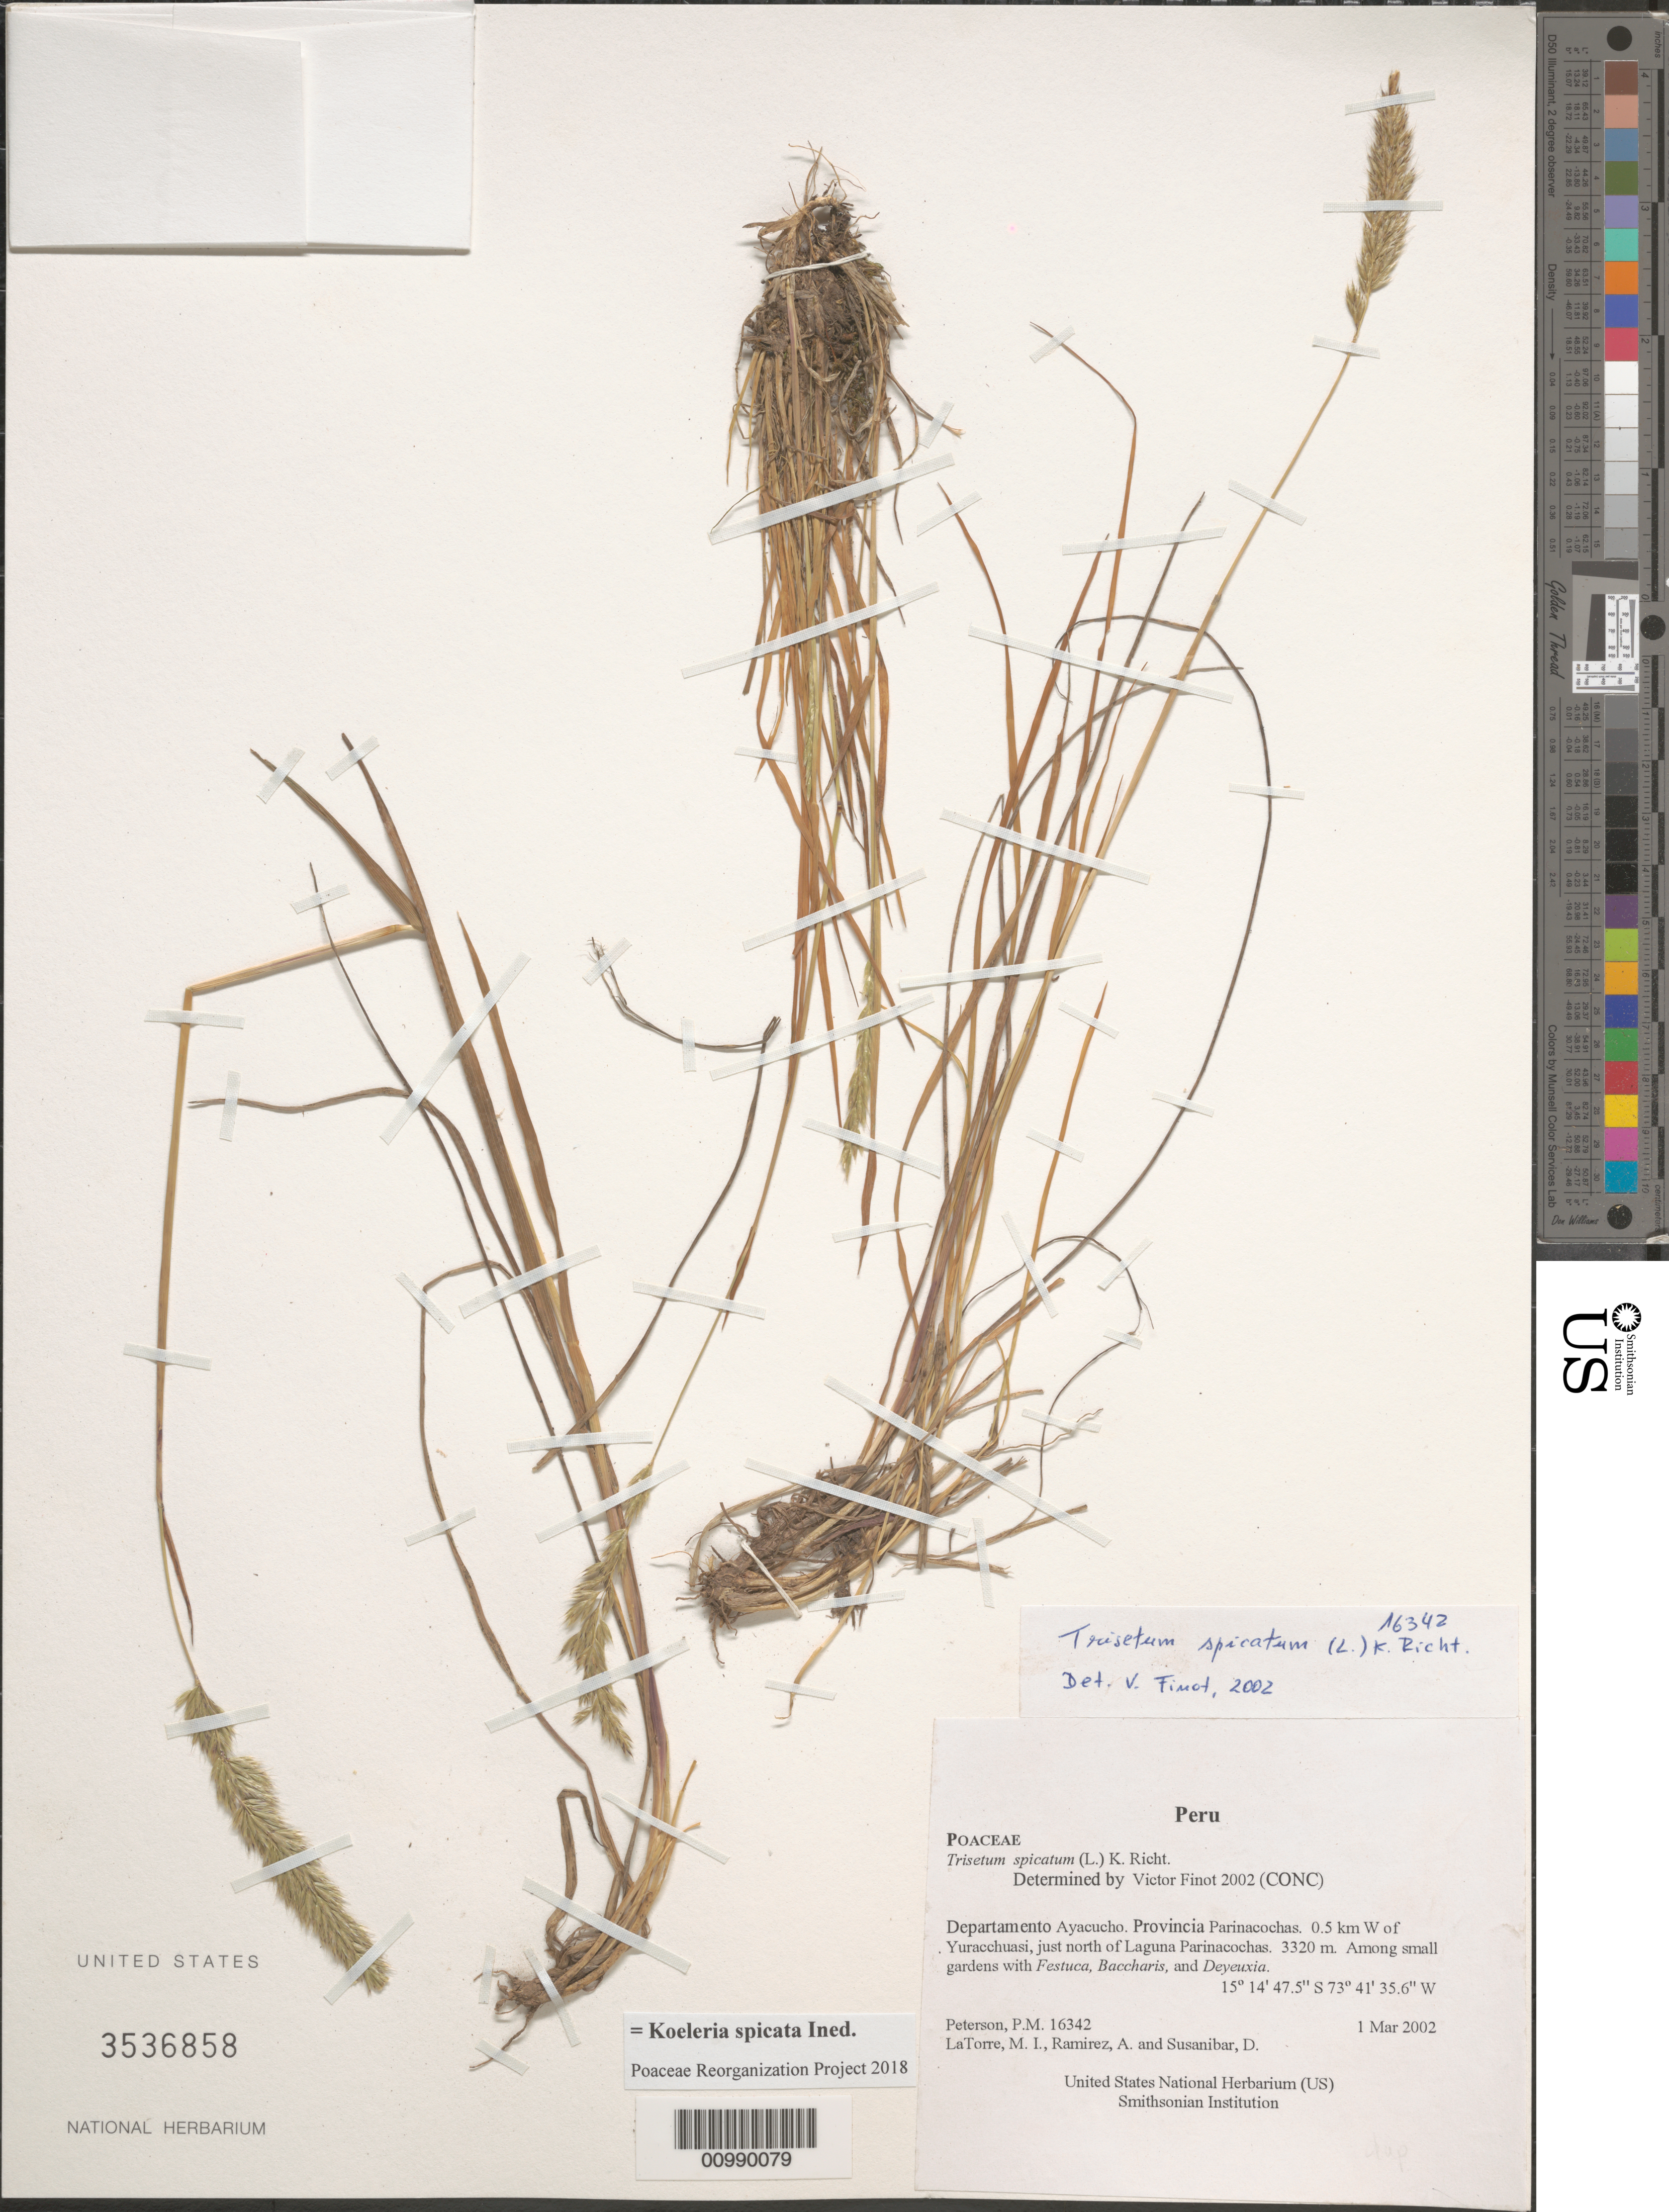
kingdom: Plantae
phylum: Tracheophyta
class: Liliopsida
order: Poales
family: Poaceae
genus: Koeleria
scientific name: Koeleria spicata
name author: (L.) Barberá et al.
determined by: Poaceae Reorganization Project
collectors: P. M. Peterson, M. I. La Torre, A. Ramírez & D. Susanibar Cruz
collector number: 16342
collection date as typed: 01 Mar 2002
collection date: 2002-03-01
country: Peru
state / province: Ayacucho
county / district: Parinacochas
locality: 0.5 km W of Yuracchuasi, just north of Laguna Parinacochas.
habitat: Among small gardens with ~Festuca, Baccharis, and Deyeuxia~.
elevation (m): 3320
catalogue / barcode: US 3536858